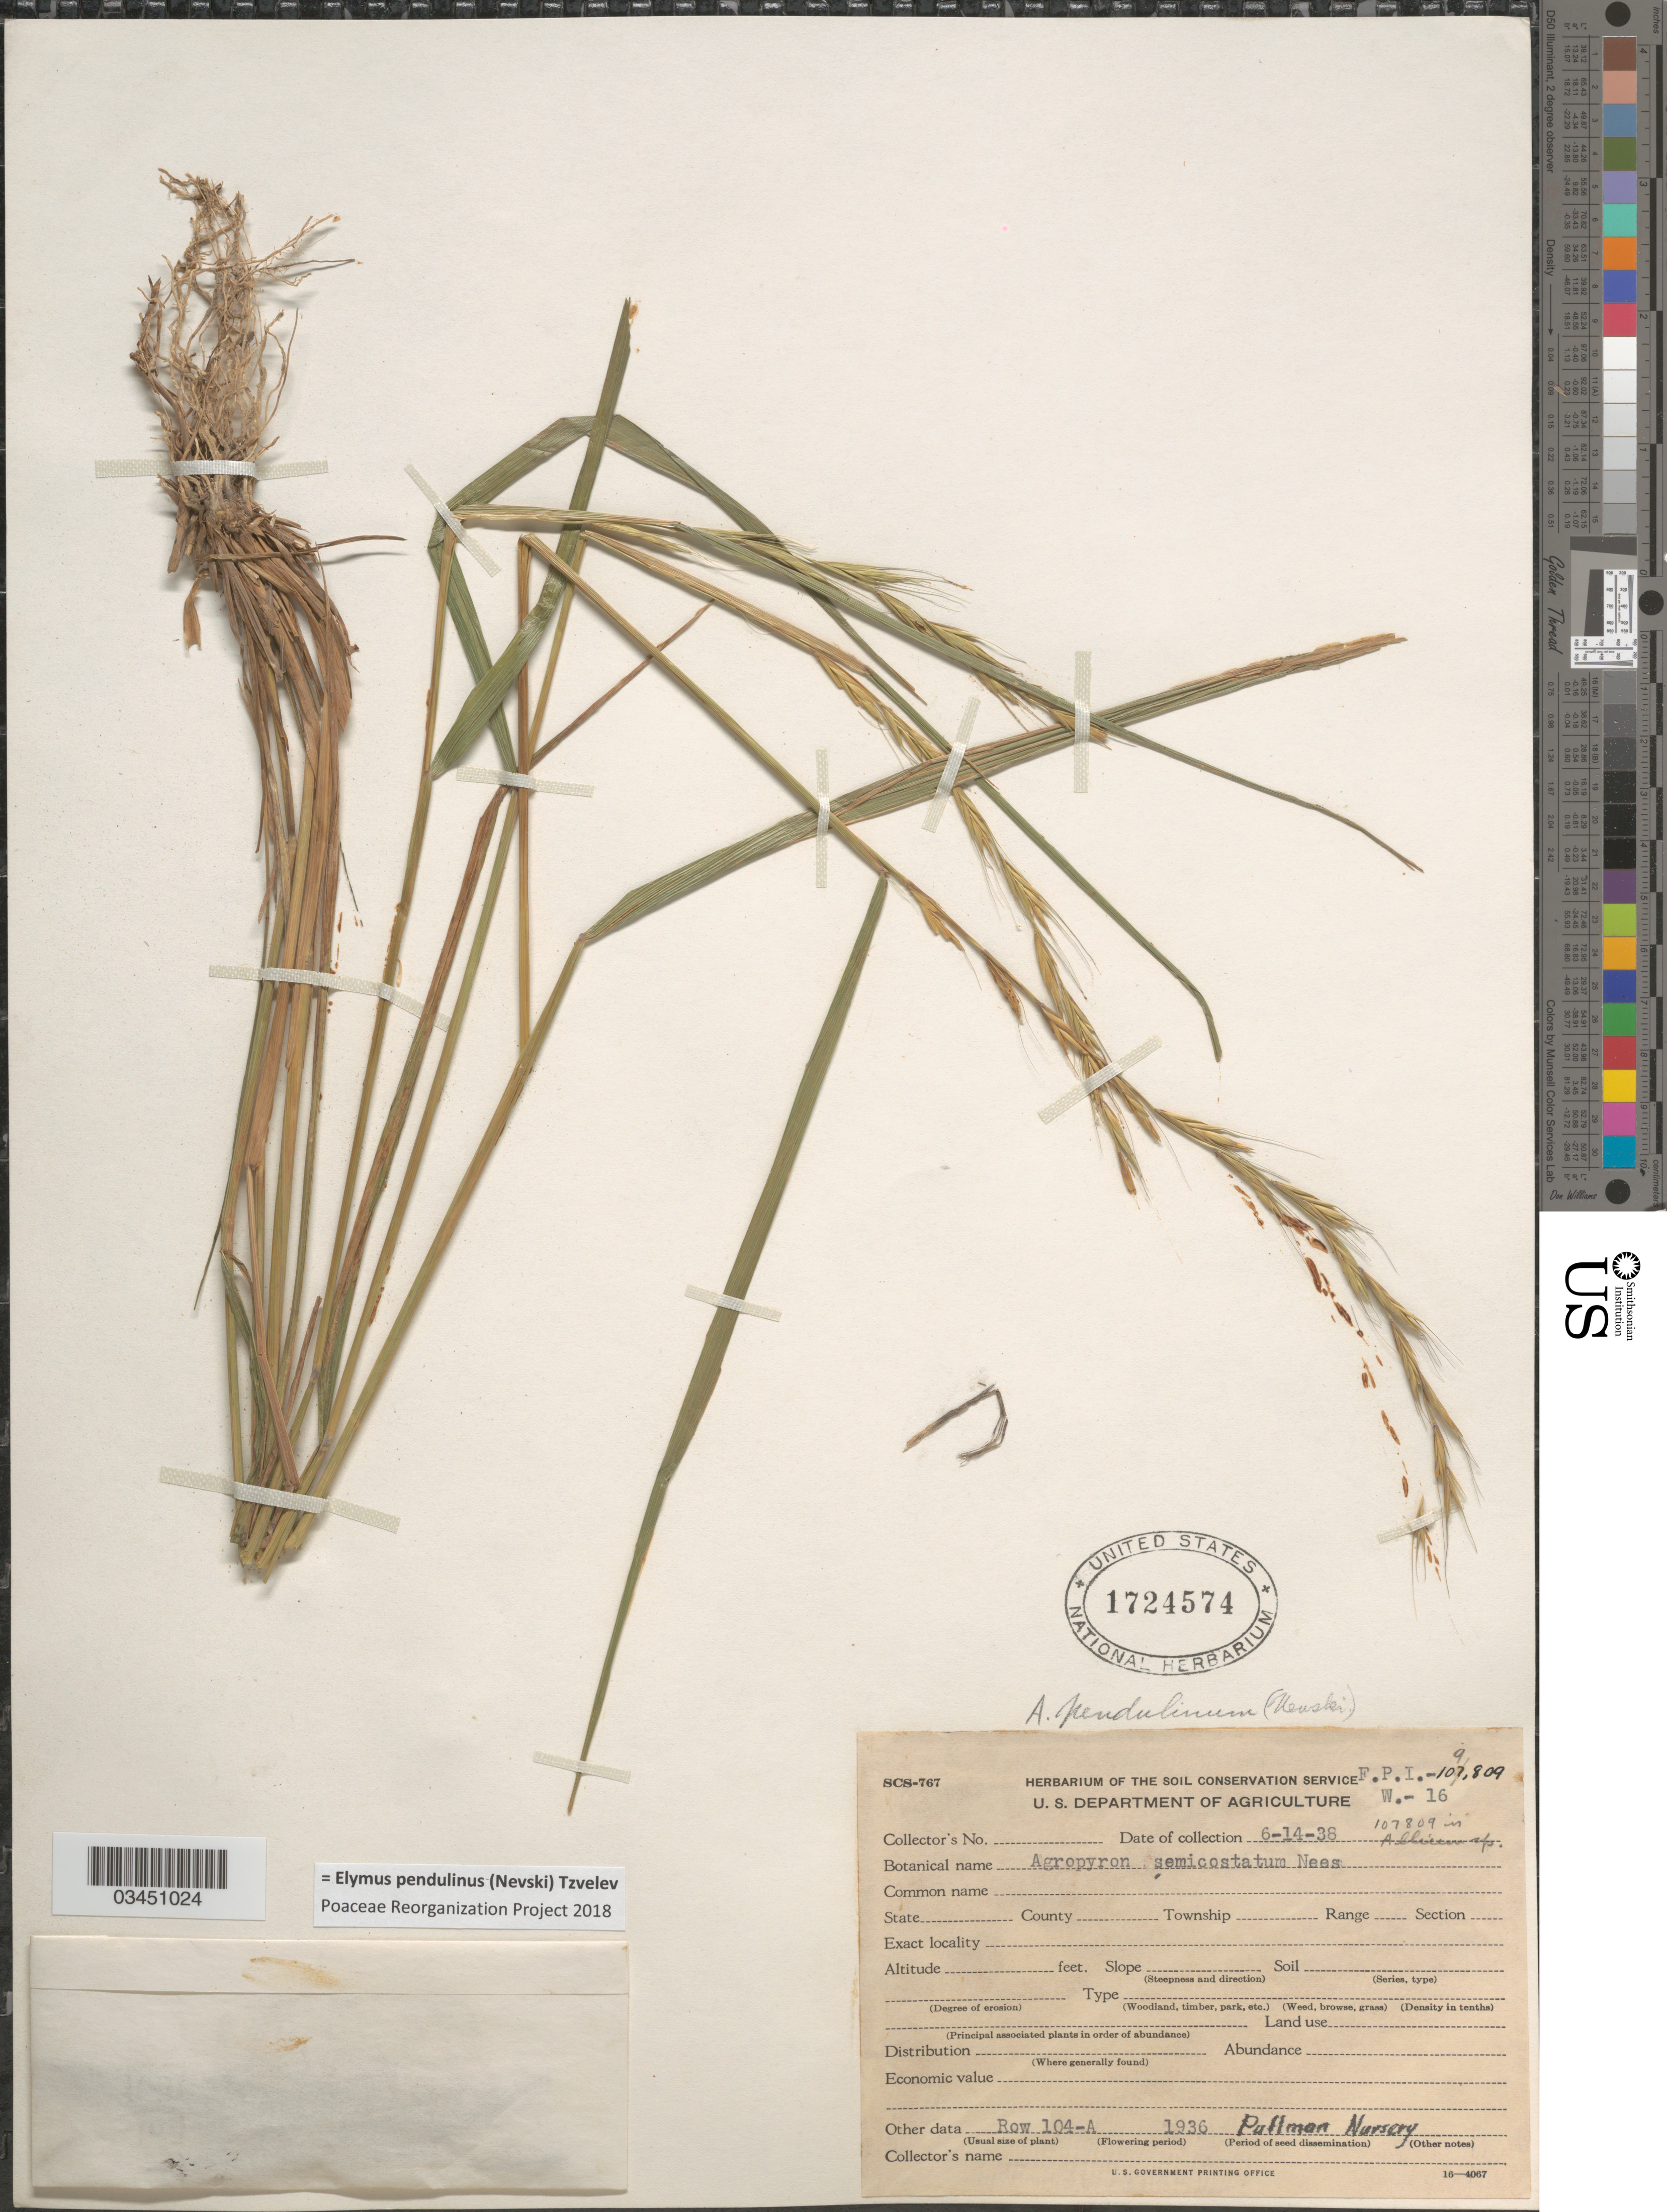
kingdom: Plantae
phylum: Tracheophyta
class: Liliopsida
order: Poales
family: Poaceae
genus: Elymus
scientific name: Elymus pendulinus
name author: (Nevski) Tzvelev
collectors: Herbarium of the Soil Conservation Service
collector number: FPI-109809/W-16?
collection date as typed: Transcribed d/m/y: 14/6/38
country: United States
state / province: Washington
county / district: Whitman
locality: Row 104-A 1936 Pullman Nursery.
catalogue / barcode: US 1724574